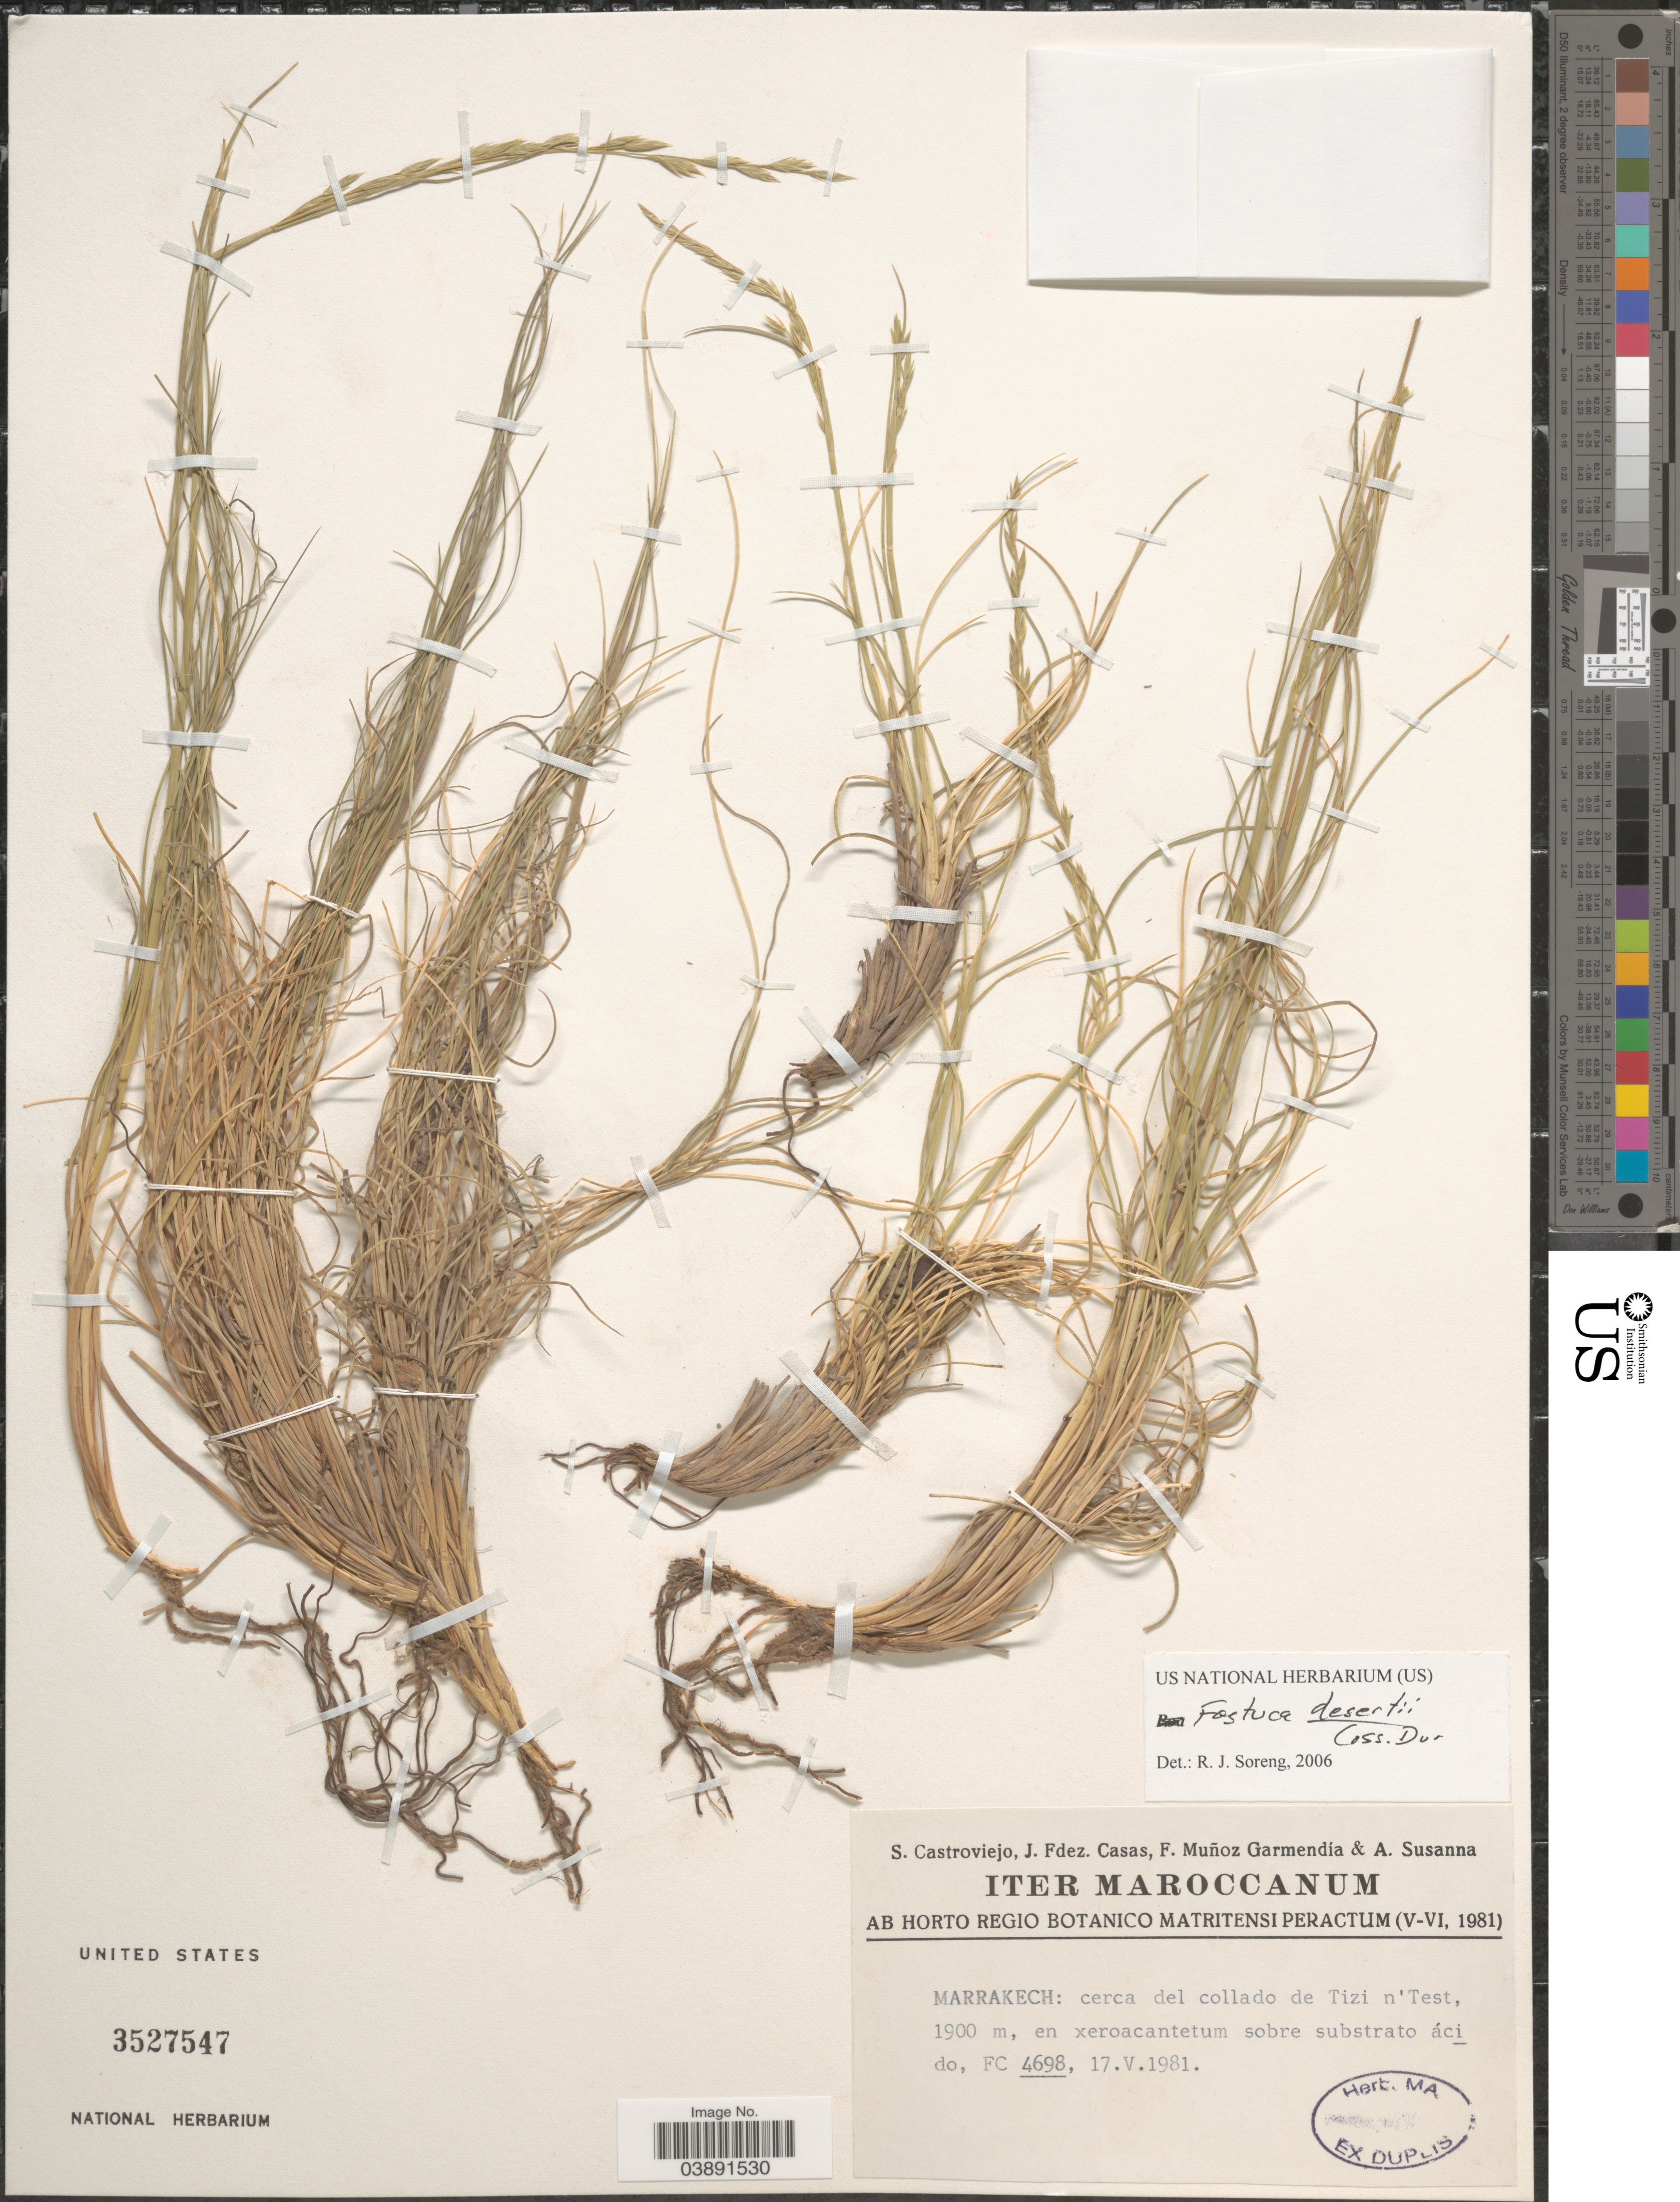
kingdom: Plantae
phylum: Tracheophyta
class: Liliopsida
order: Poales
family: Poaceae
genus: Festuca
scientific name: Festuca deserti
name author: (Coss. & Durieu) Batt. & Trab.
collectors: S. Castroviejo, J. Casas, F. Muñoz Garmendia & A. Susanna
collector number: FC4698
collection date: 1981-05-17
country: Morocco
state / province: Marrakech-Tensift-Al Haouz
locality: Iter Maroccanum. Marrakech: cerca del collado de Tizi n'Test.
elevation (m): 1900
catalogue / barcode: US 3527547